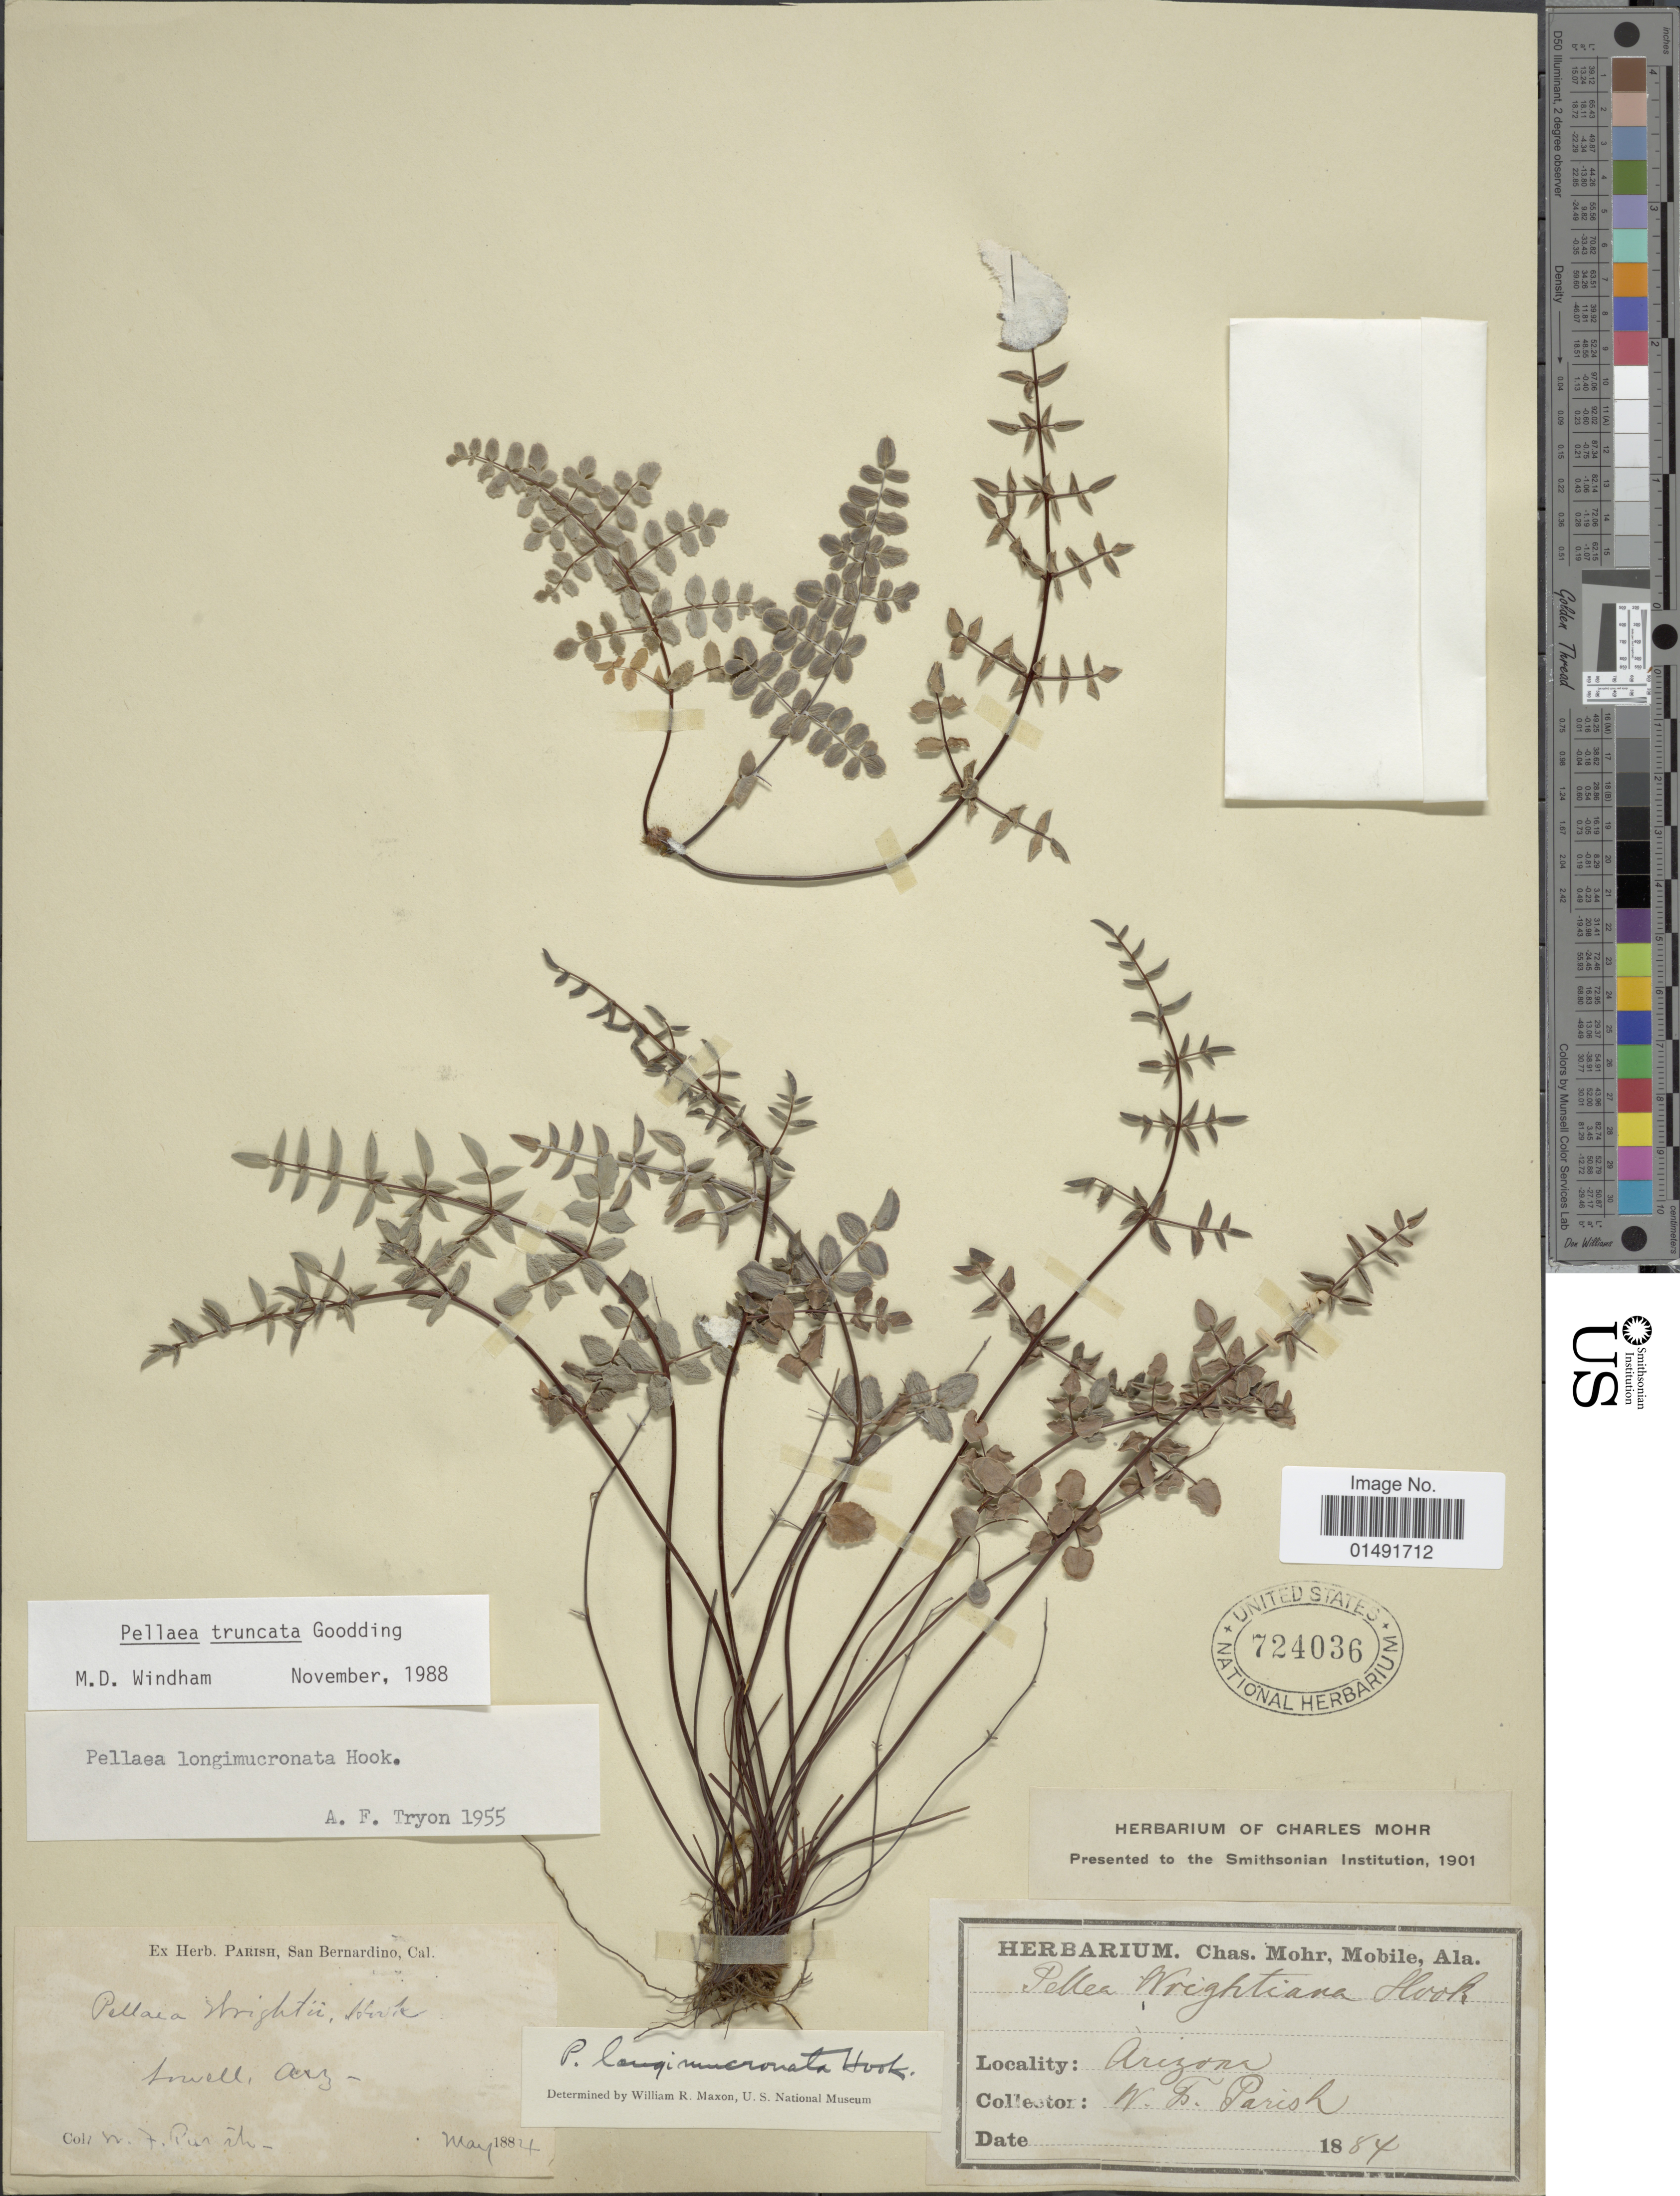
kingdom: Plantae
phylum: Tracheophyta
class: Polypodiopsida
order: Polypodiales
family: Pteridaceae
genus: Pellaea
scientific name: Pellaea truncata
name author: Goodd.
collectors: W. F. Parish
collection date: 1884-05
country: United States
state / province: Arizona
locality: Lowell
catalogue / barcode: US 724036